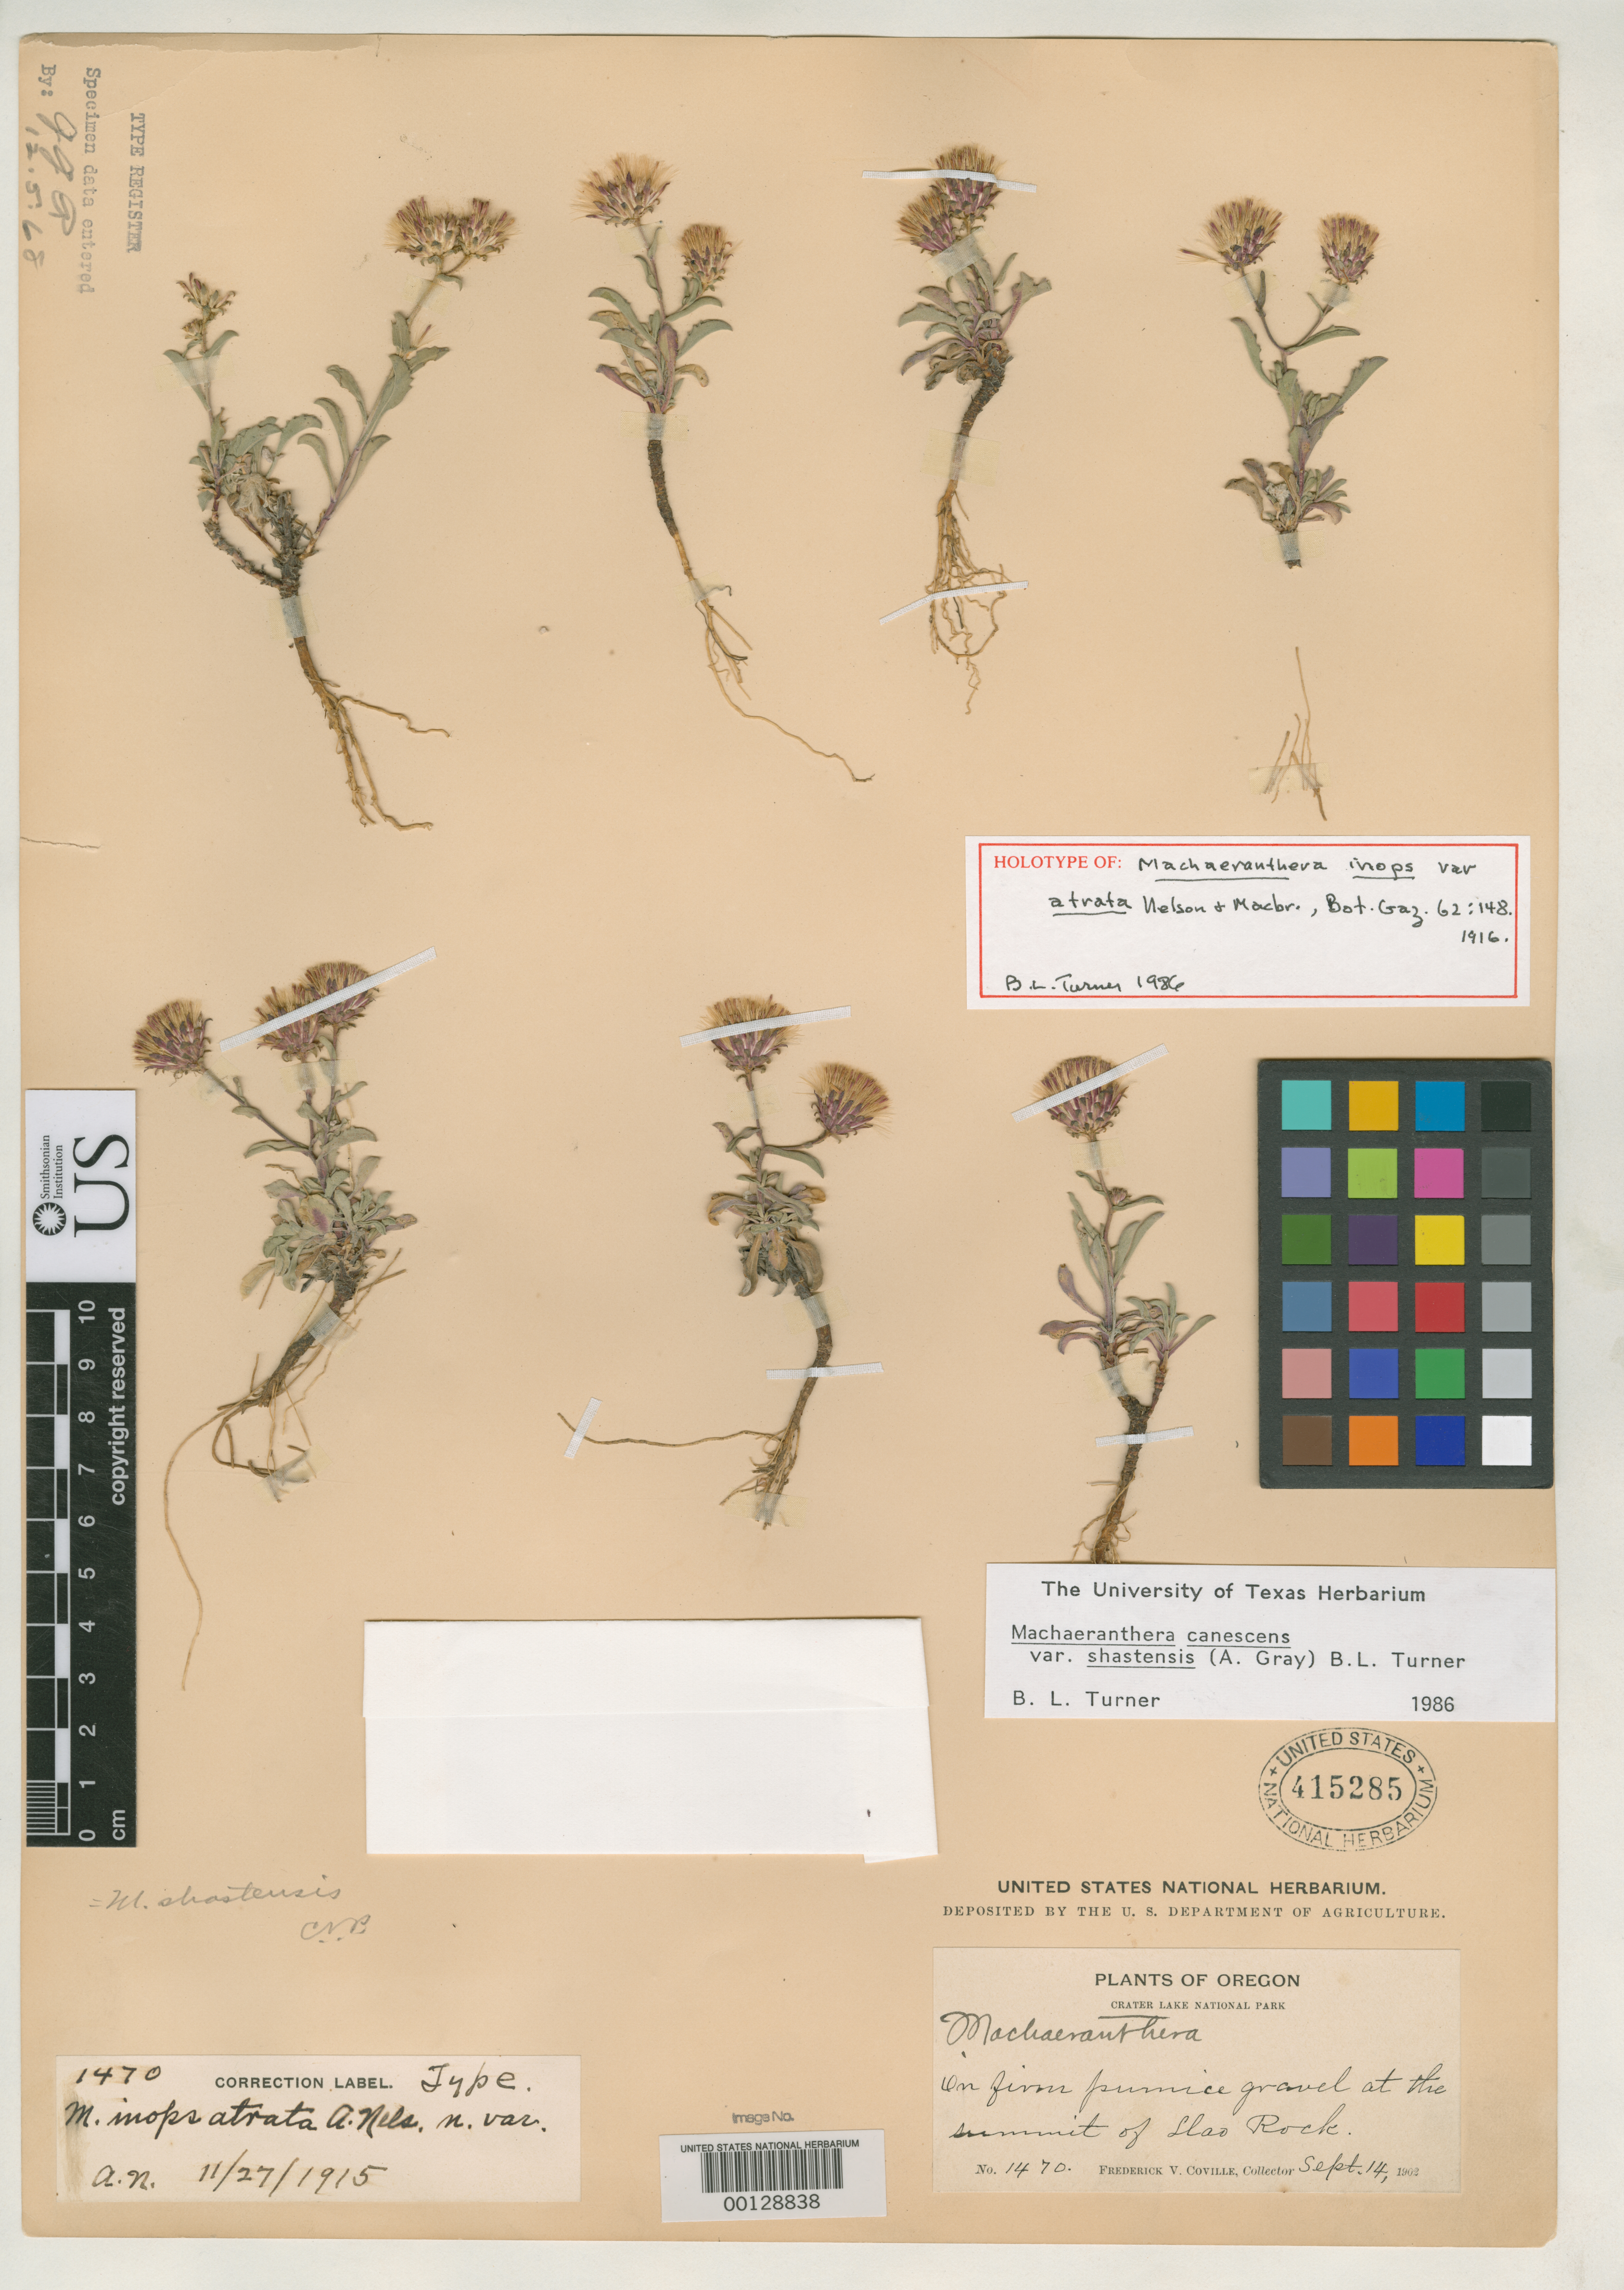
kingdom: Plantae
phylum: Tracheophyta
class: Magnoliopsida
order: Asterales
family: Asteraceae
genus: Machaeranthera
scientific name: Machaeranthera inops var. atrata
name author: A. Nelson & J.F. Macbr.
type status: Holotype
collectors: F. V. Coville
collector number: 1470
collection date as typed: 14 Sep 1902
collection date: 1902-09-14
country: United States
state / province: Oregon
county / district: Klamath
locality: Crater Lake National Park-llao Rock.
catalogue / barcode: US 415285